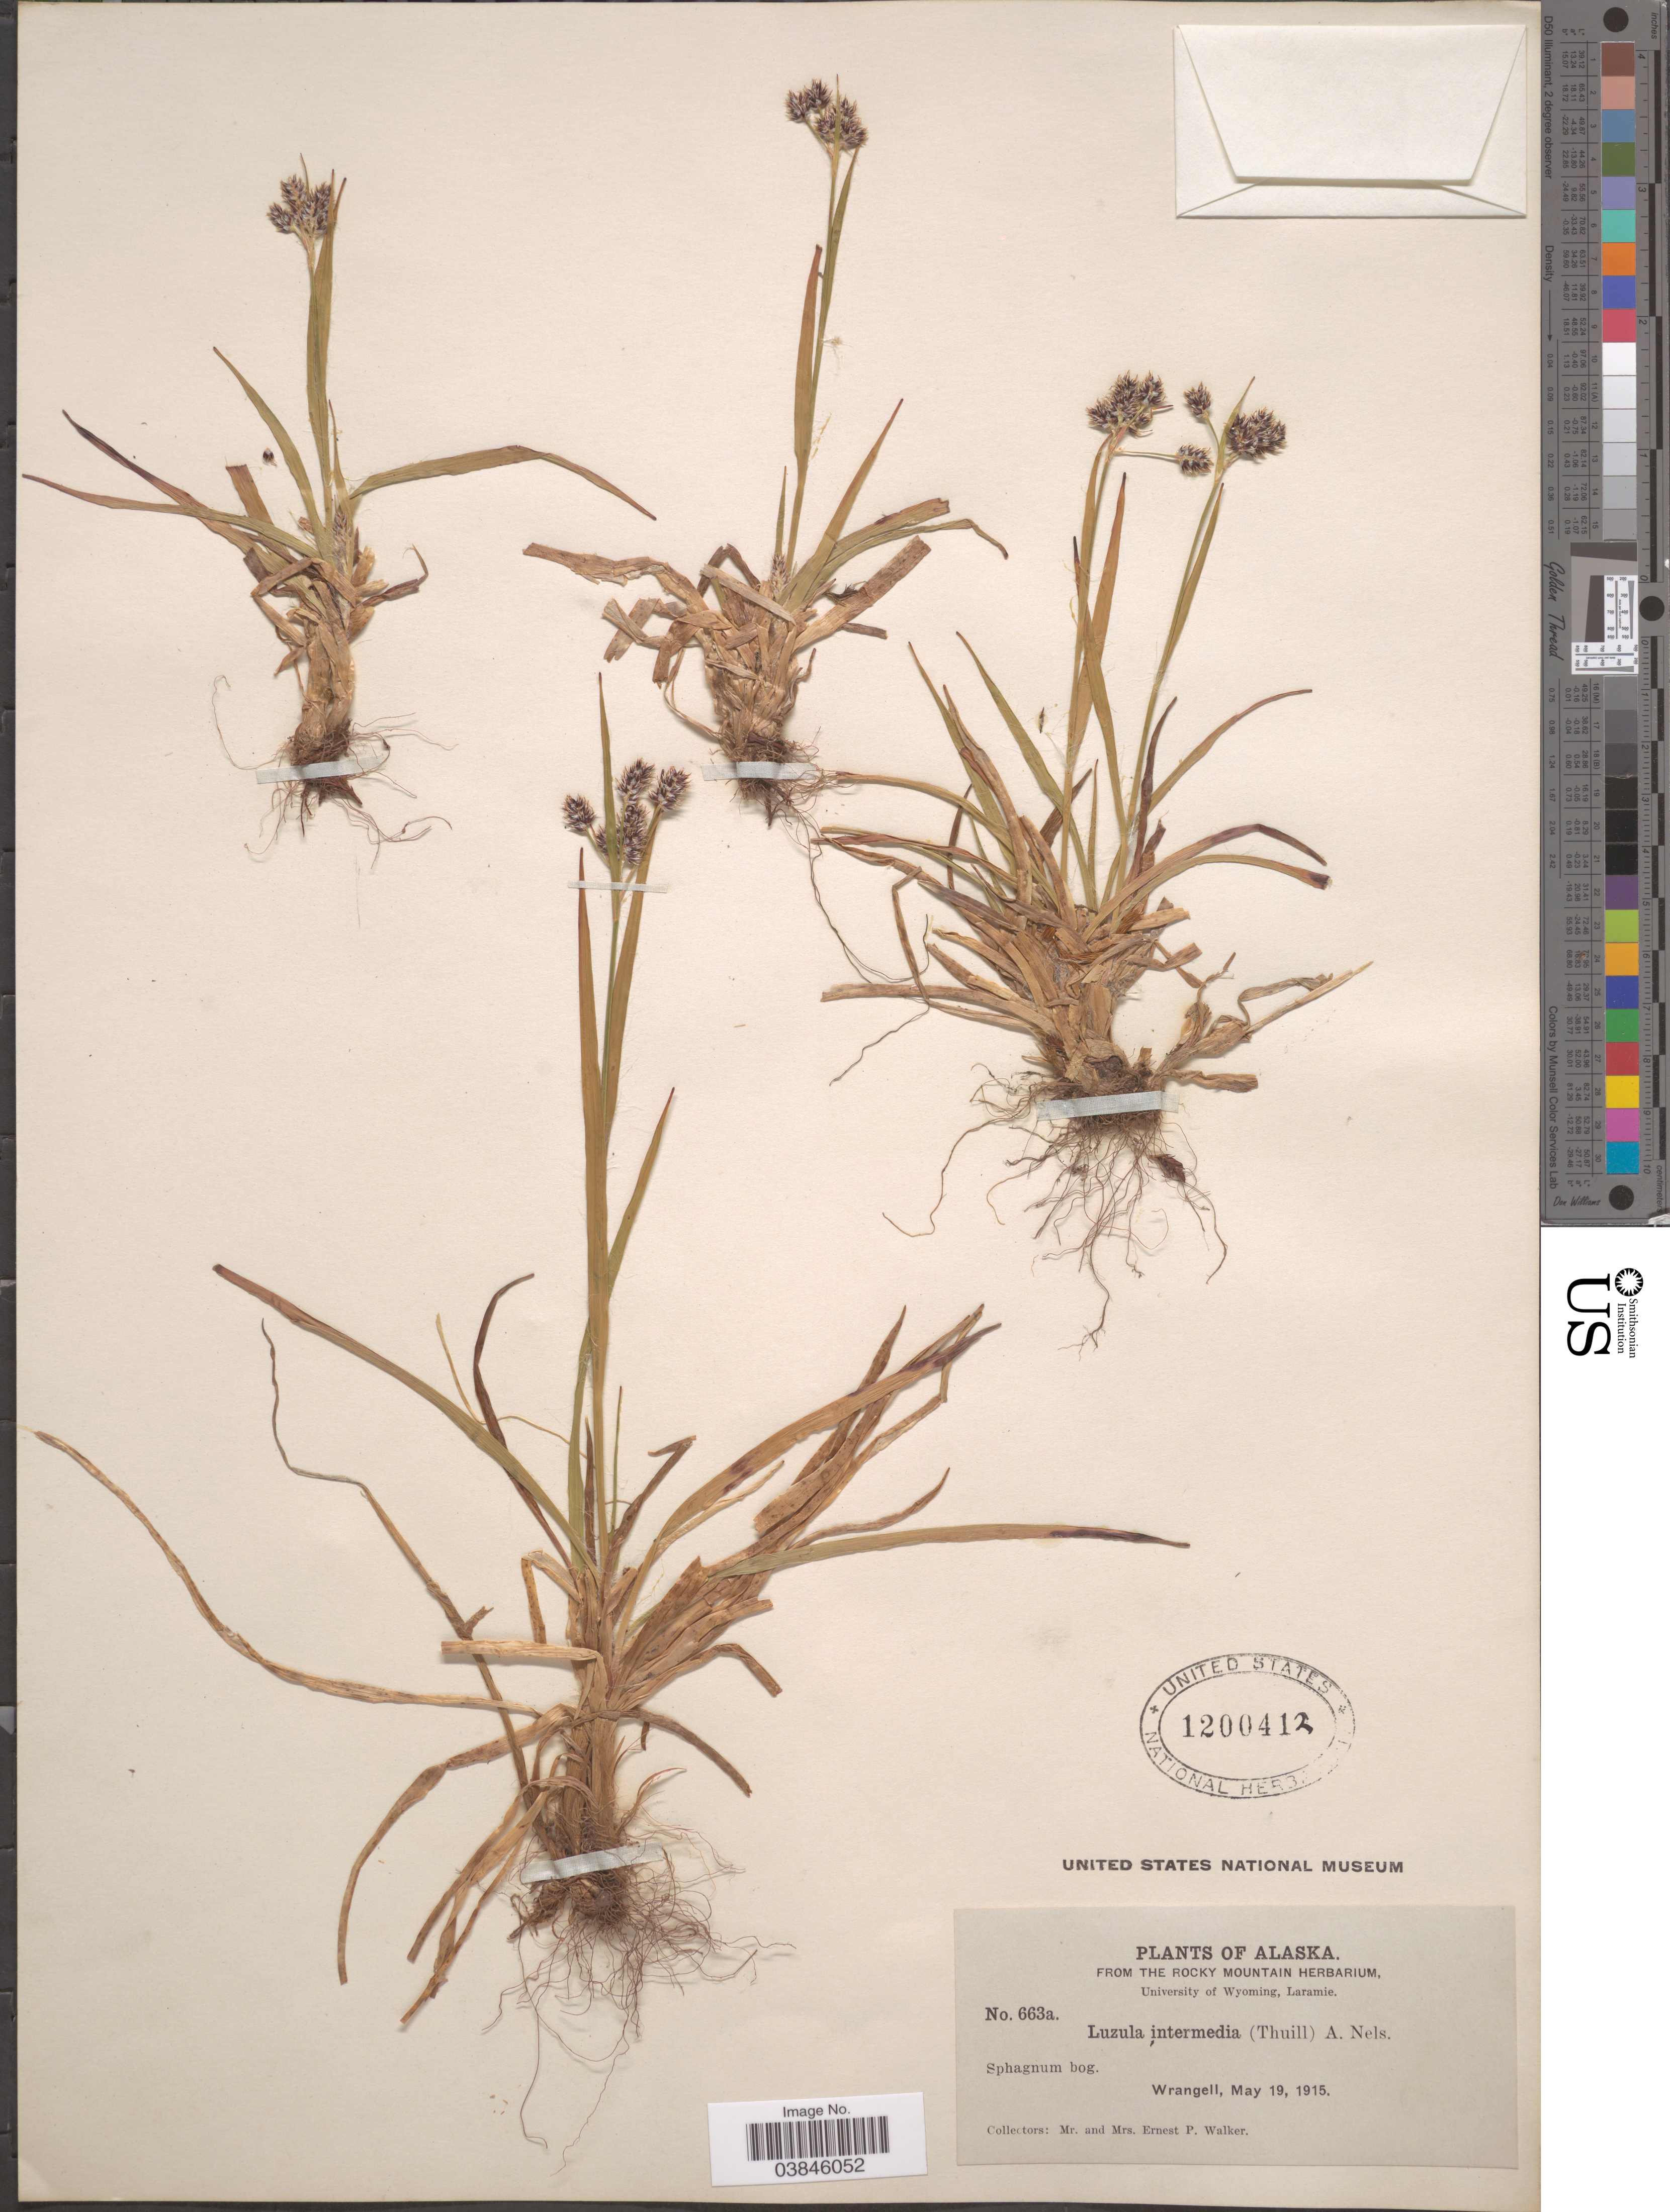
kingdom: Plantae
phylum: Tracheophyta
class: Liliopsida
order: Poales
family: Juncaceae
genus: Luzula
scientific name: Luzula multiflora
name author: (Ehrh.) Lej.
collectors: E. P. Walker & E. Walker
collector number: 663a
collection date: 1915-05-19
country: United States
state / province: Alaska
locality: Wrangell.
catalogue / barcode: US 1200412